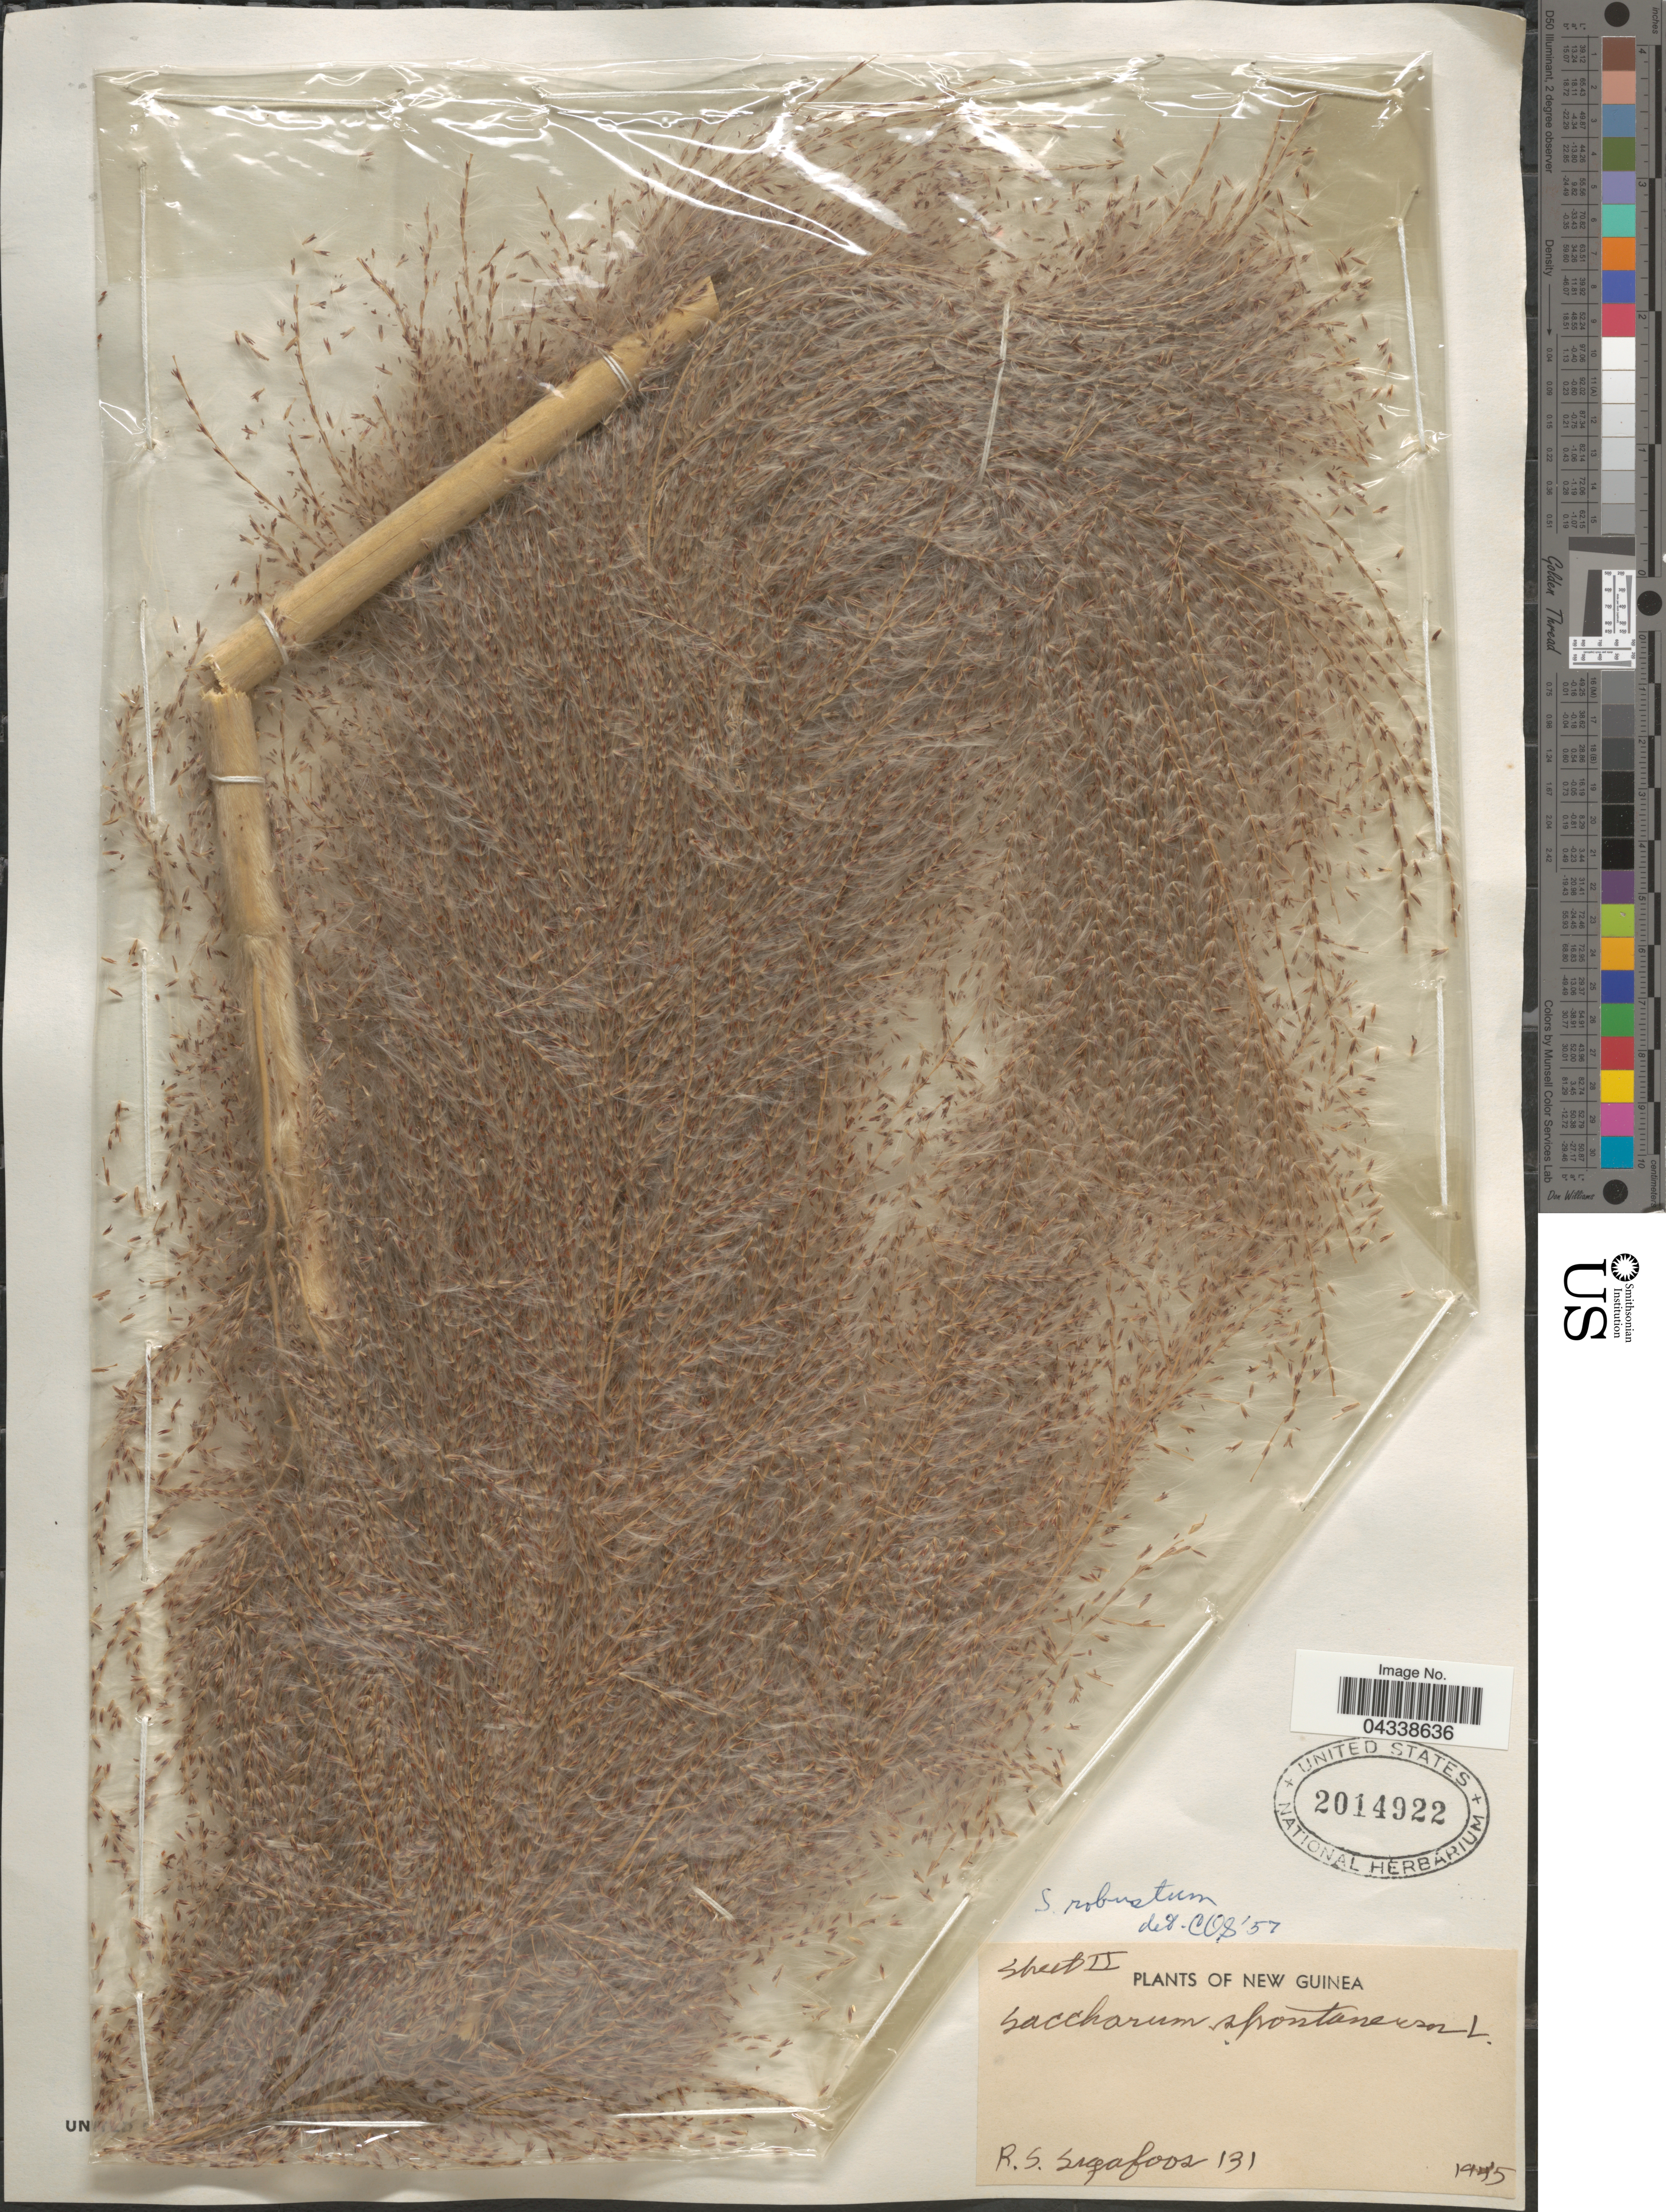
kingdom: Plantae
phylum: Tracheophyta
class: Liliopsida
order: Poales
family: Poaceae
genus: Saccharum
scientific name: Saccharum robustum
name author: Brandes & Jeswiet ex Grassl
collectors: R. Sigafoos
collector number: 131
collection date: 1945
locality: New Guinea.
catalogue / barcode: US 2014922